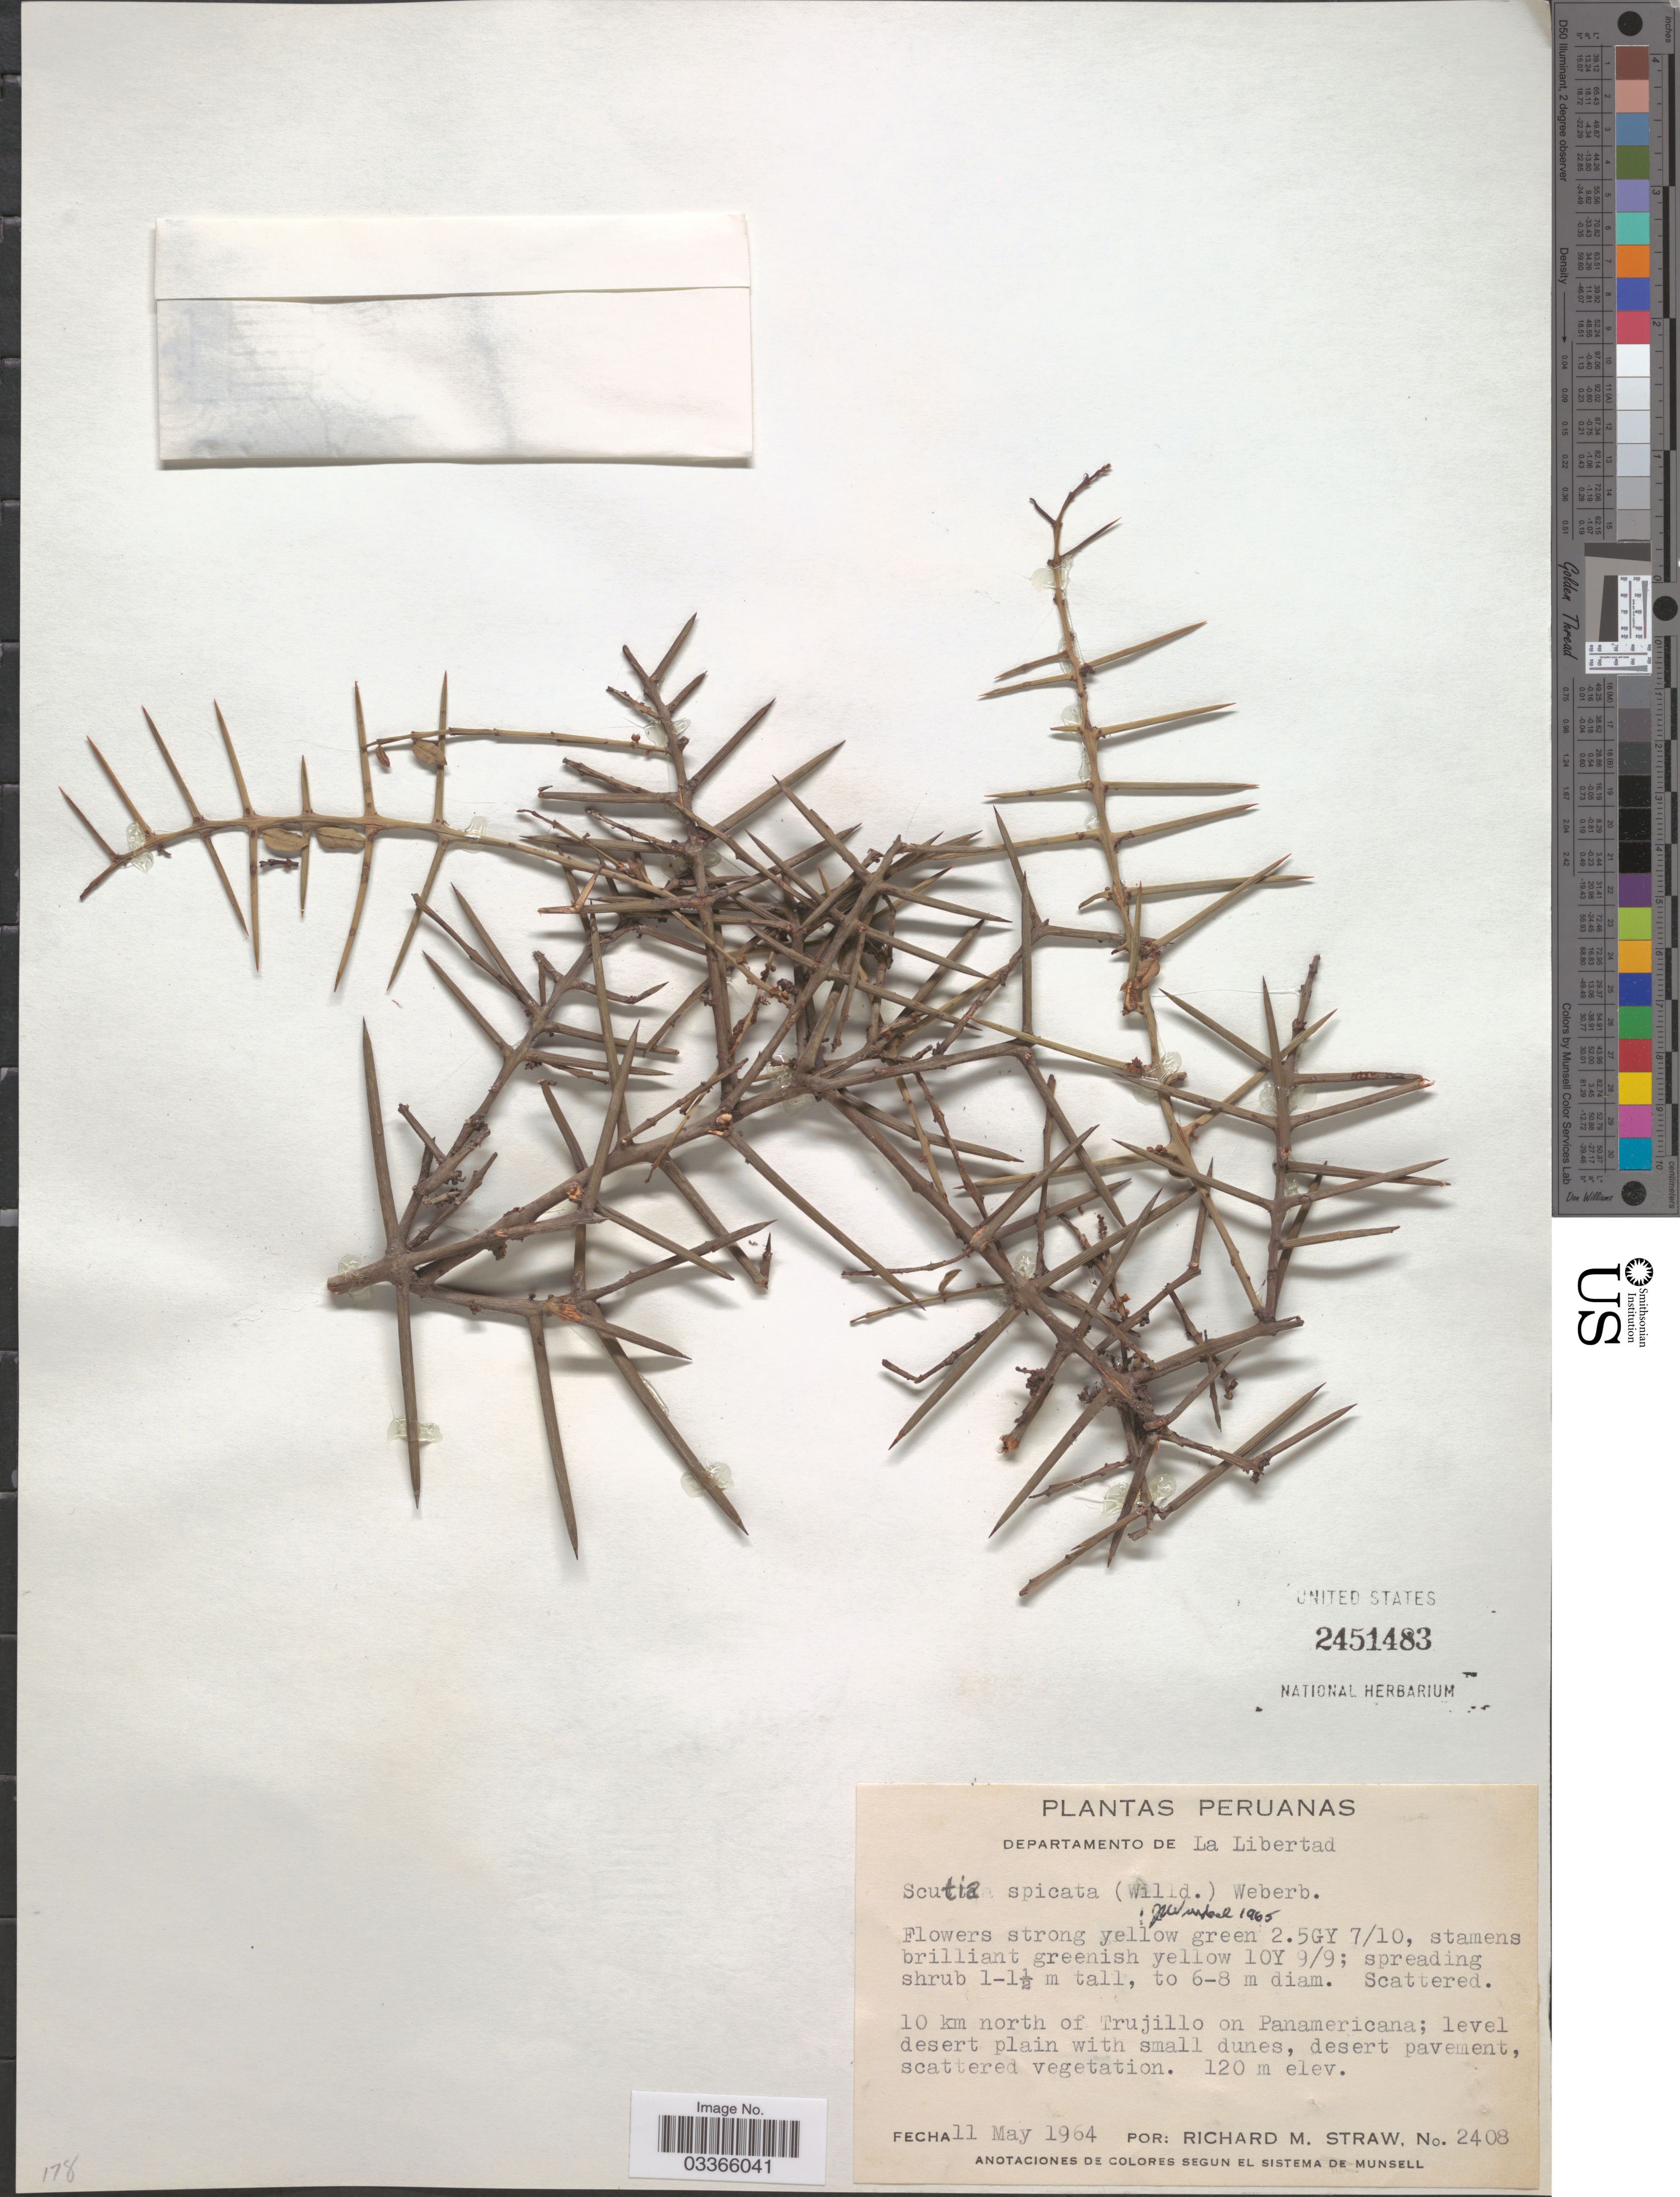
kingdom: Plantae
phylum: Tracheophyta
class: Magnoliopsida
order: Rosales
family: Rhamnaceae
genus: Scutia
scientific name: Scutia spicata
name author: (Humb. & Bonpl. ex Willd.) Weberb.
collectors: R. M. Straw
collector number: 2408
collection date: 1964-05-11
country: Peru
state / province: La Libertad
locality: Departamento de La Libertad, 10 km north of Trujillo on Panamericana.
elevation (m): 120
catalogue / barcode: US 2451483